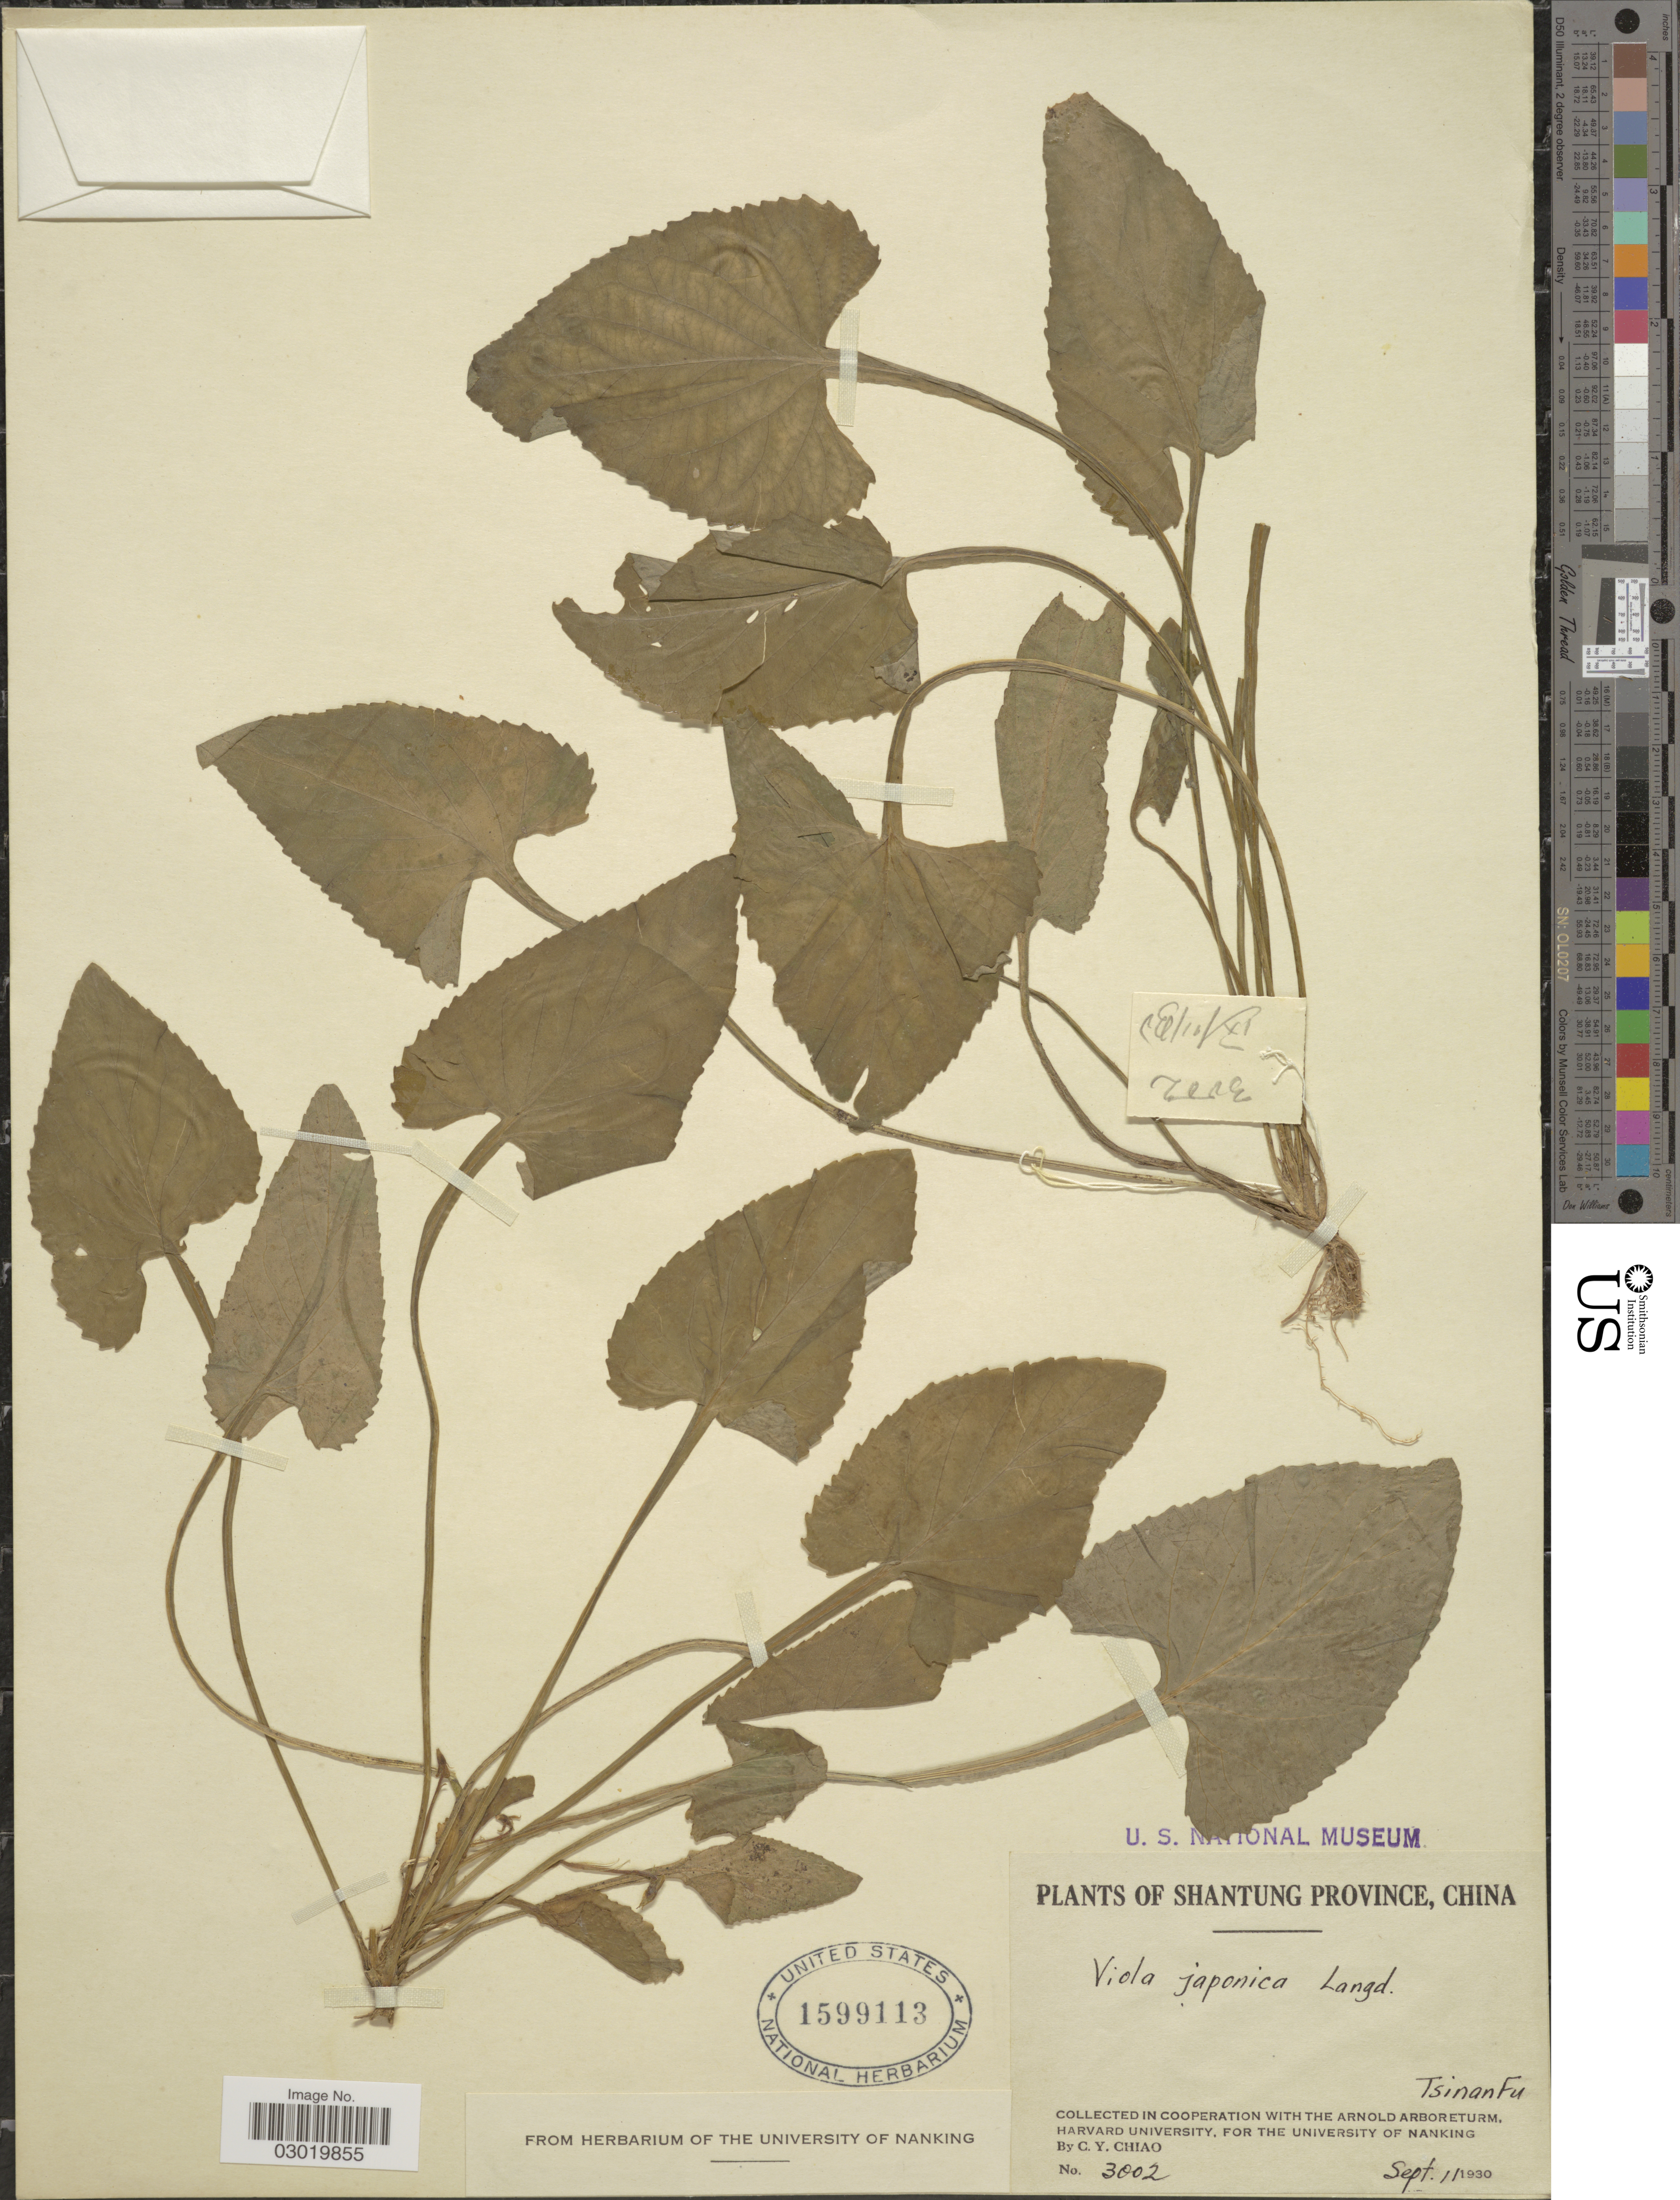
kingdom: Plantae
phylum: Tracheophyta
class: Magnoliopsida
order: Malpighiales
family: Violaceae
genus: Viola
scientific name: Viola japonica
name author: Langsd. ex DC.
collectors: C. Y. Chiao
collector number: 3002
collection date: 1930-09-11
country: China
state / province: Shandong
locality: Shantung Province. Tsinan Fu.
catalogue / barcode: US 1599113